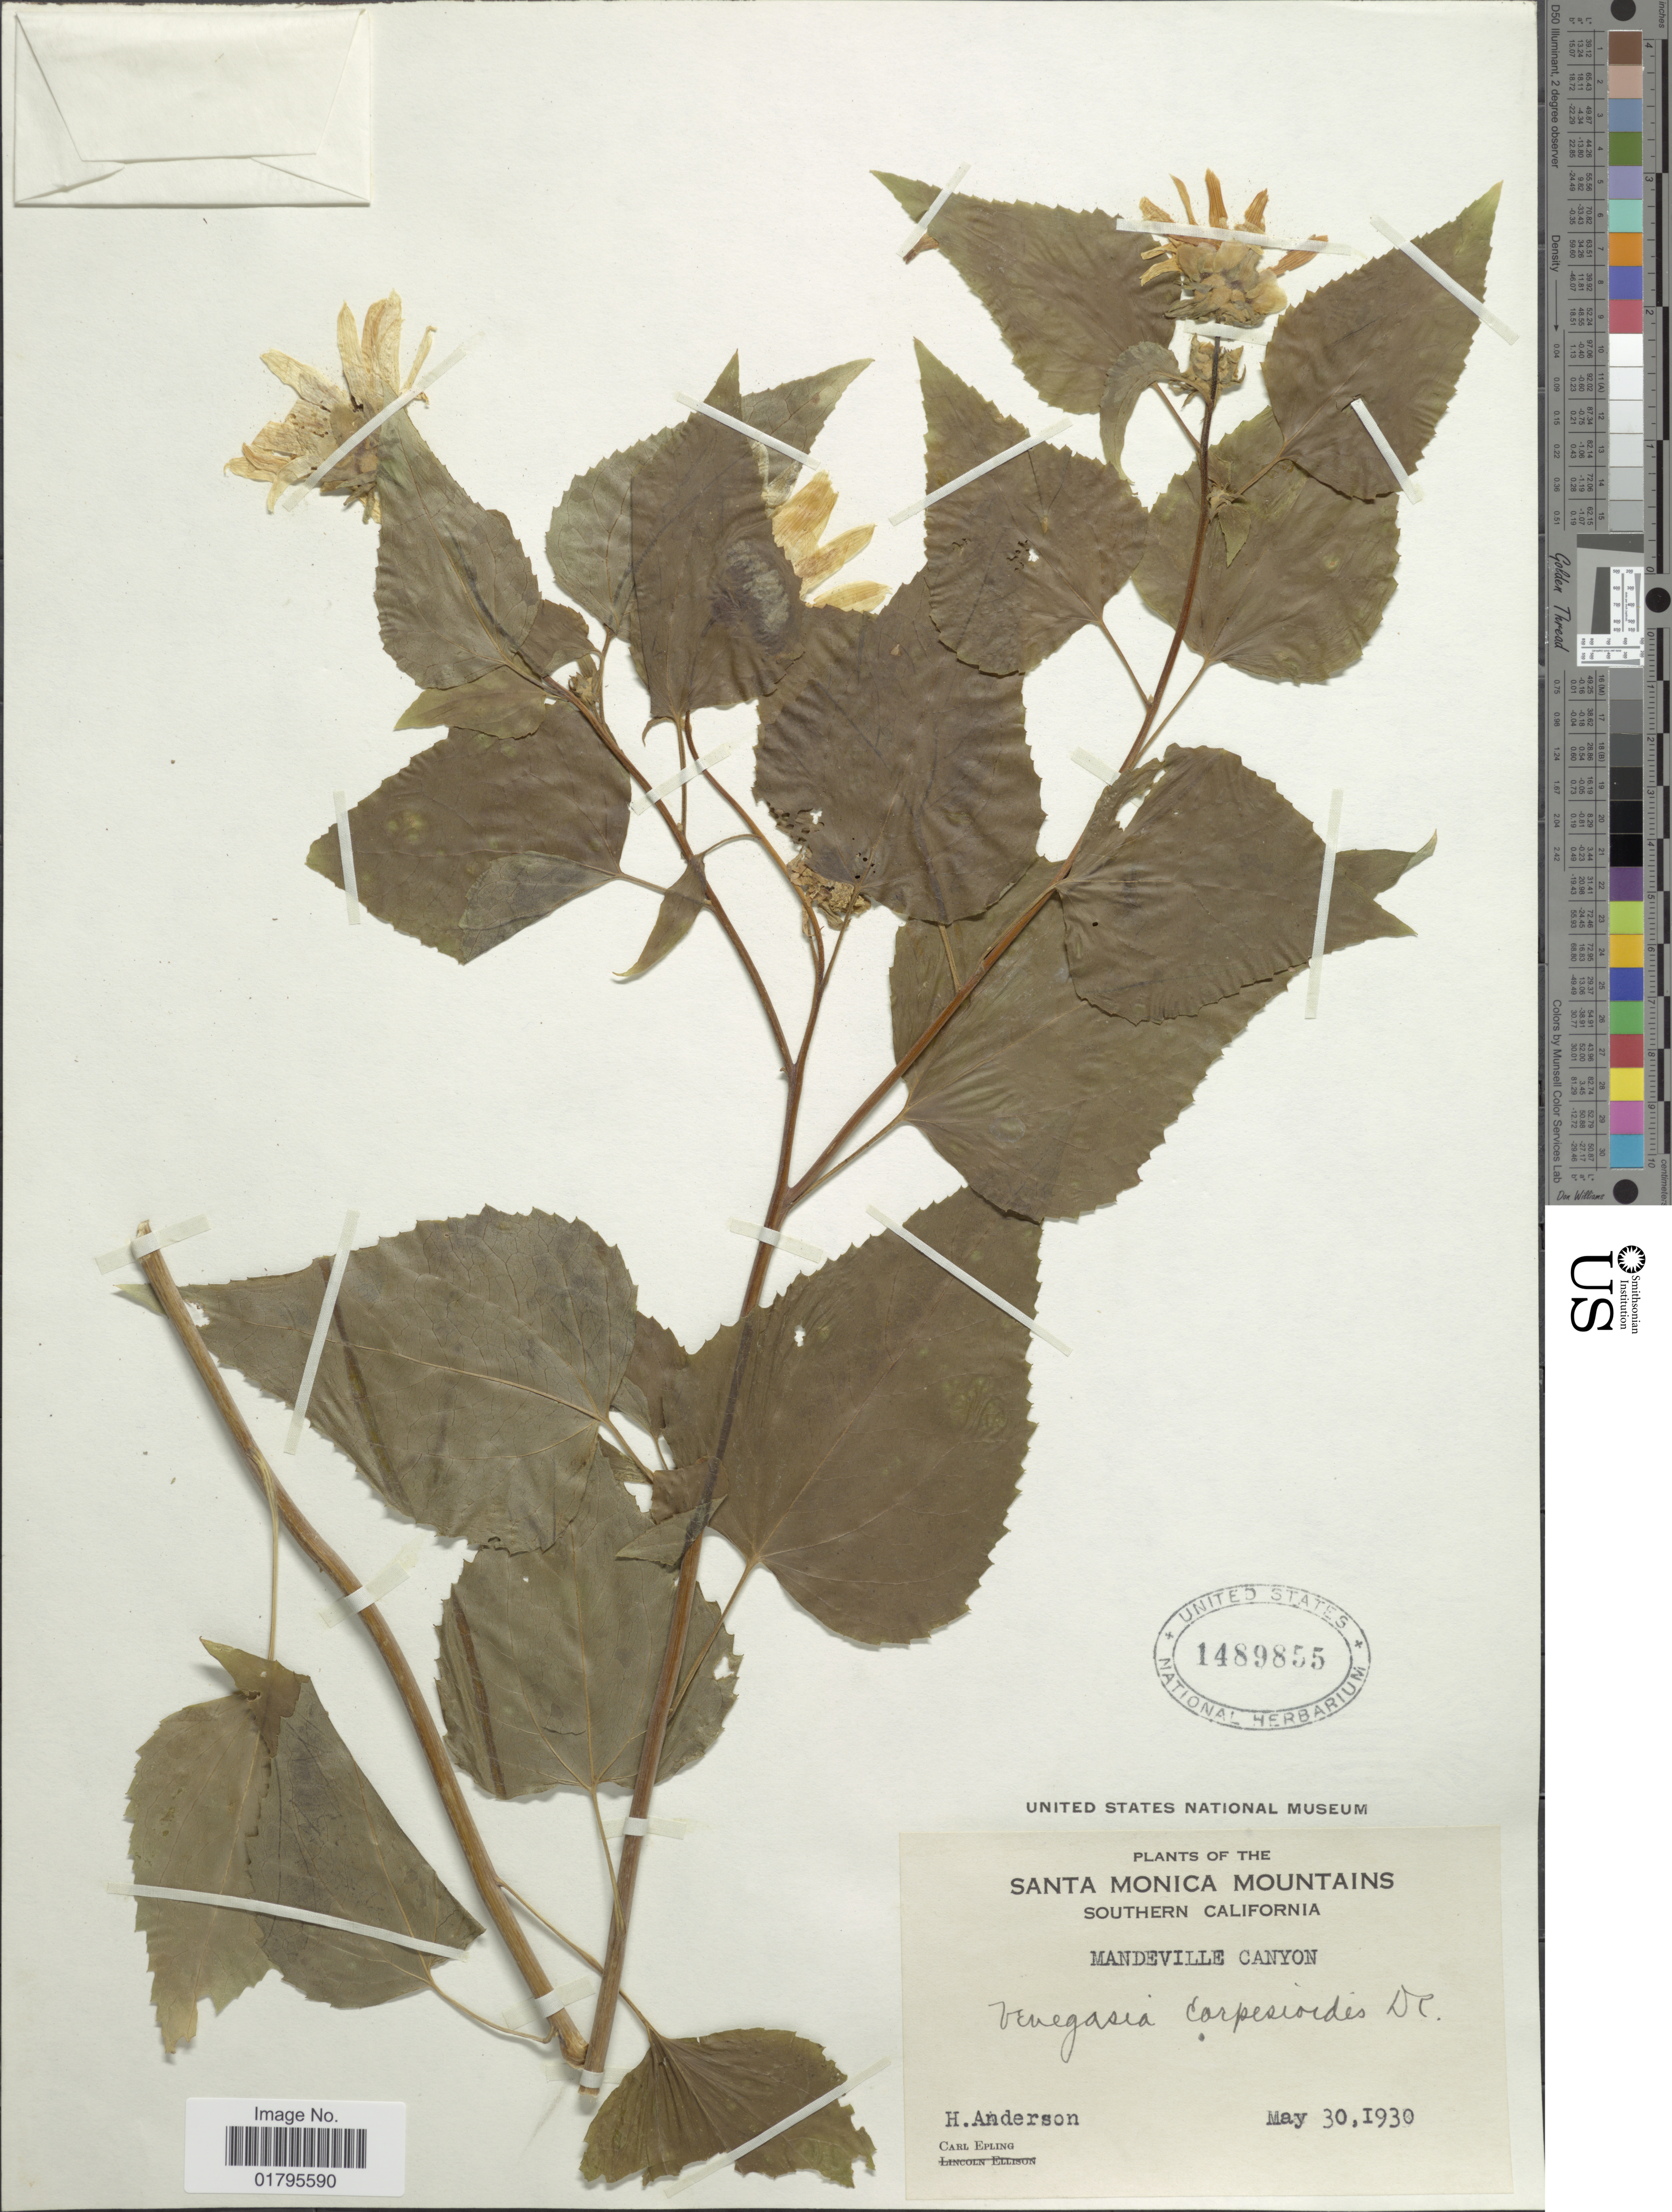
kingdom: Plantae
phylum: Tracheophyta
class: Magnoliopsida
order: Asterales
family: Asteraceae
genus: Venegasia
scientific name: Venegasia carpesioides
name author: DC.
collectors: H. Anderson & C. C. Epling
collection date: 1930-05-30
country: United States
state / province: California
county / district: Los Angeles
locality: Santa Monica Mountains, Southern California, mandeville Canyon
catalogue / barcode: US 1489855